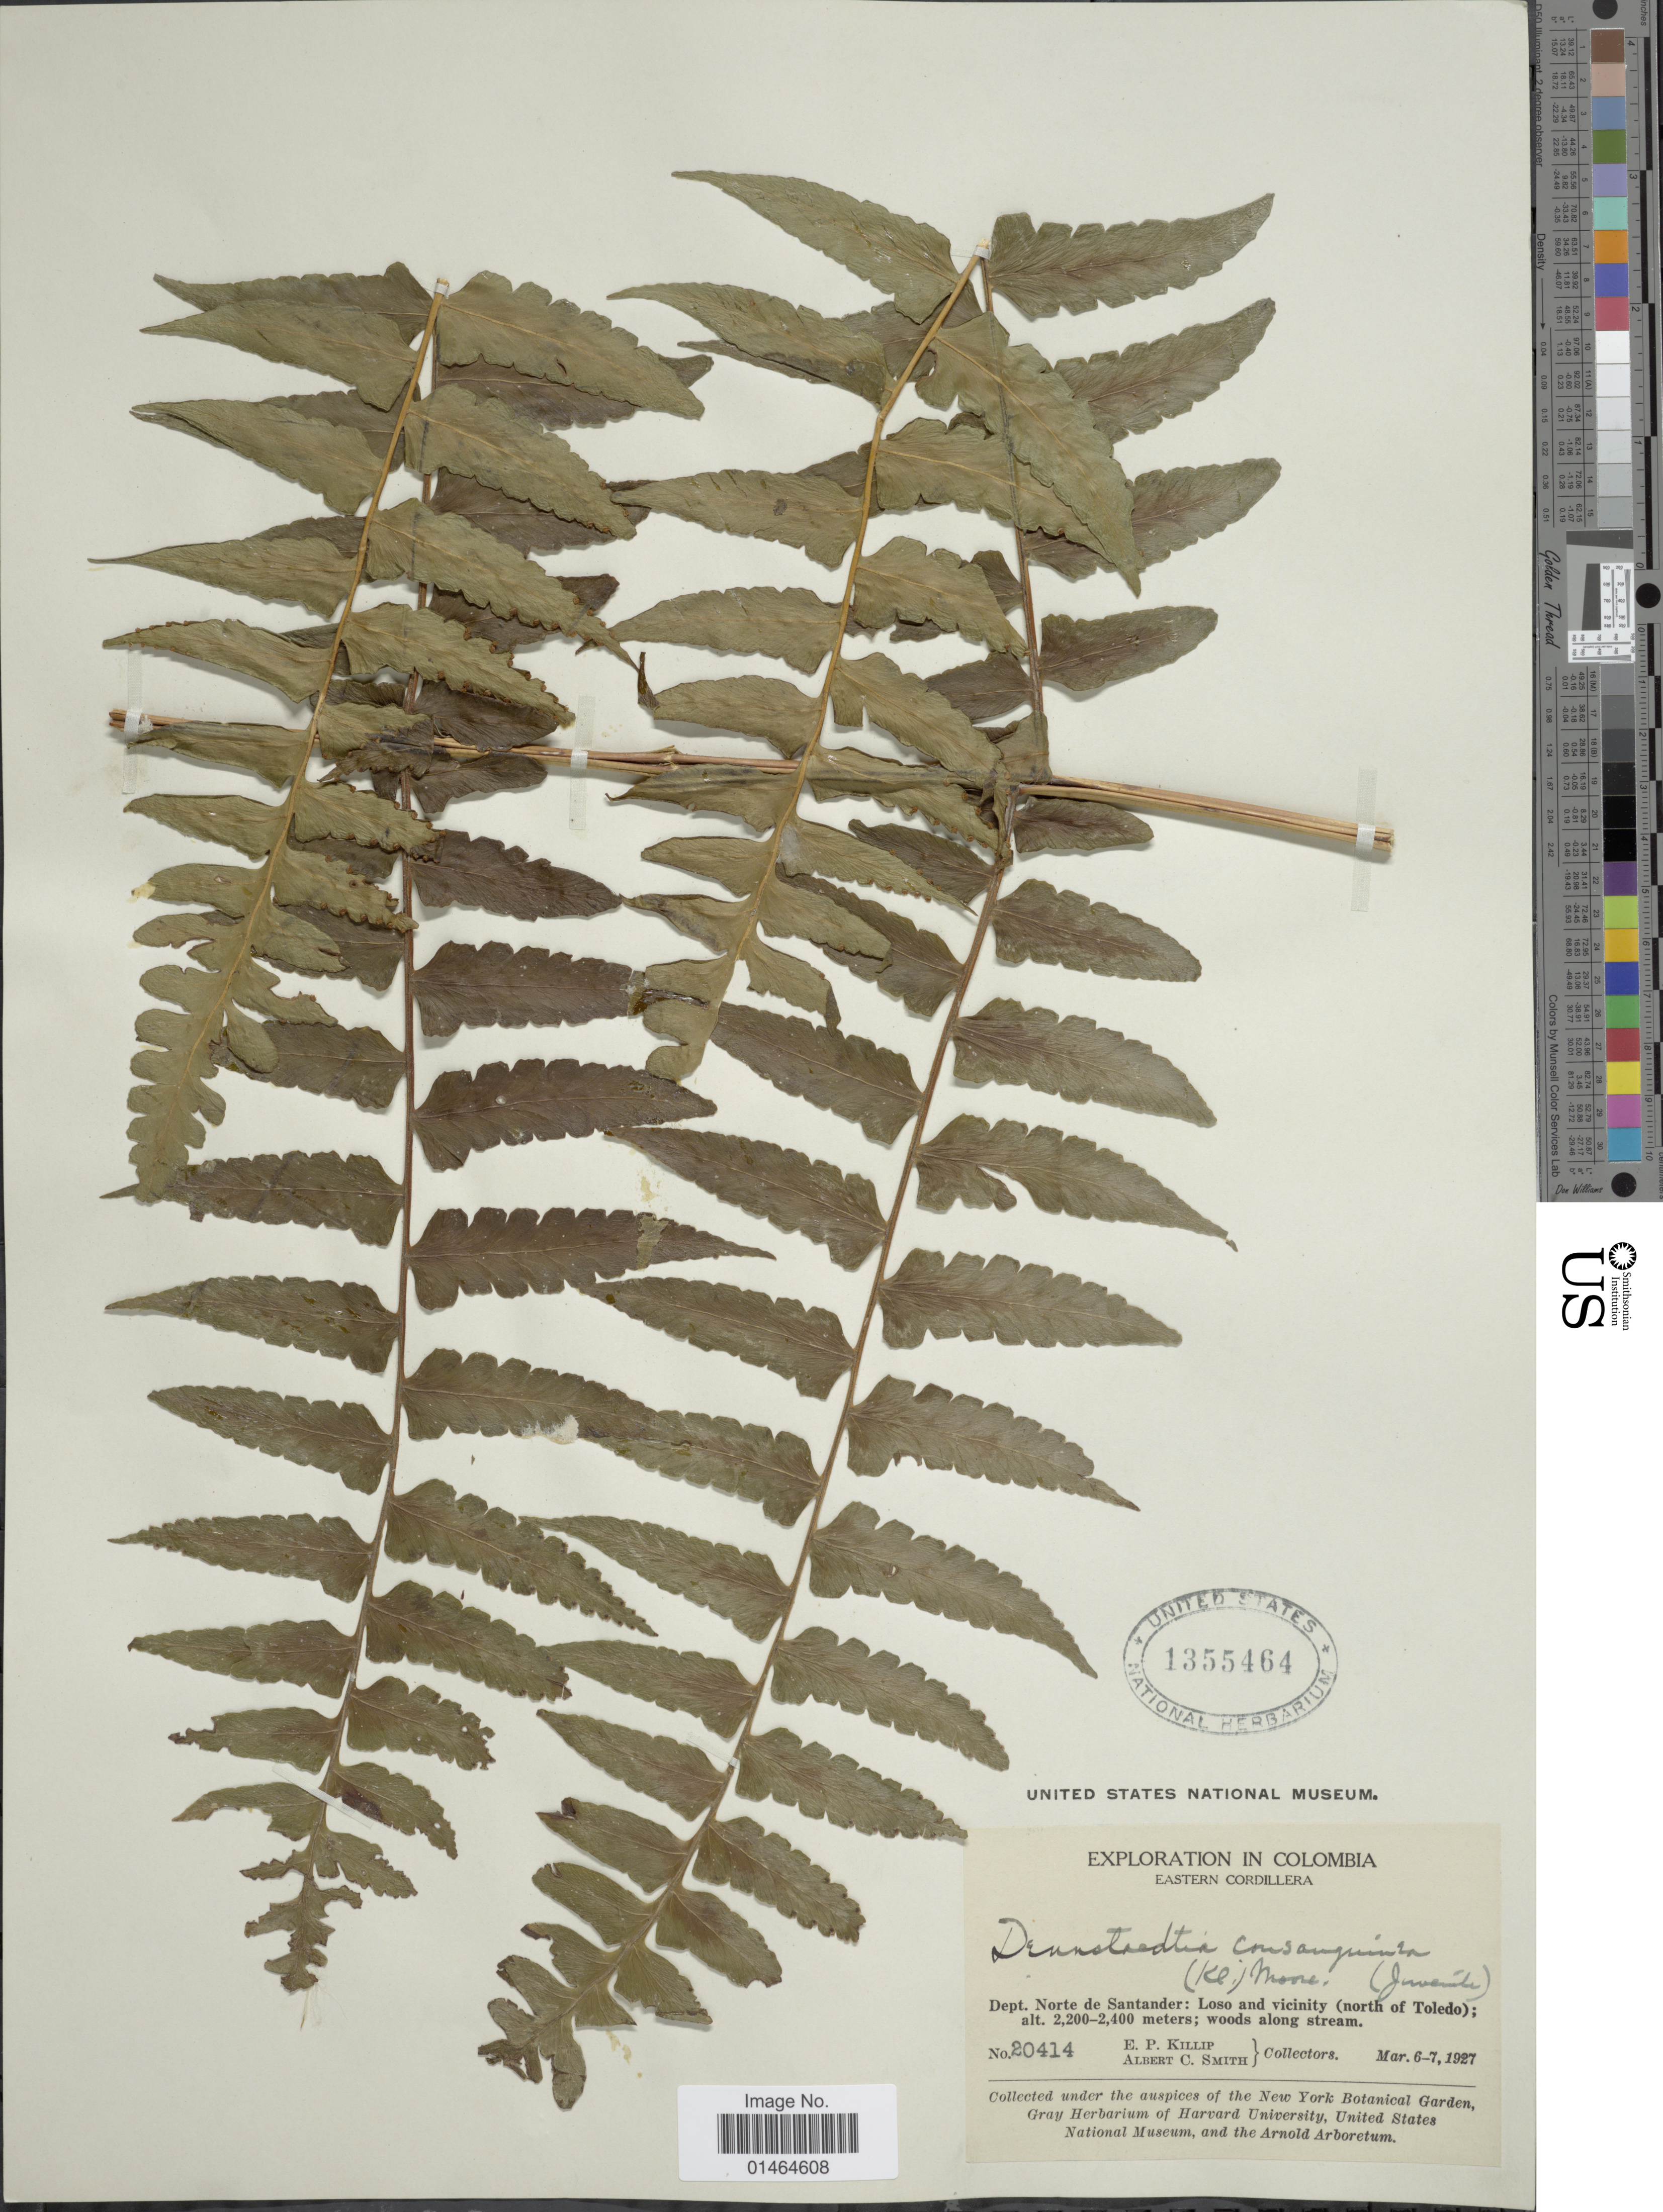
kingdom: Plantae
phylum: Tracheophyta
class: Polypodiopsida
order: Polypodiales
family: Dennstaedtiaceae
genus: Dennstaedtia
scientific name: Dennstaedtia coronata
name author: (Sodiro) C. Chr.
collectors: E. P. Killip & A. C. Smith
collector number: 20414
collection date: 1927-03-06/1927-03-07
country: Colombia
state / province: Norte de Santander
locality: Eastern Cordillera. Loso and vicinity (north of Toledo)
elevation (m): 2200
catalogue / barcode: US 1355464